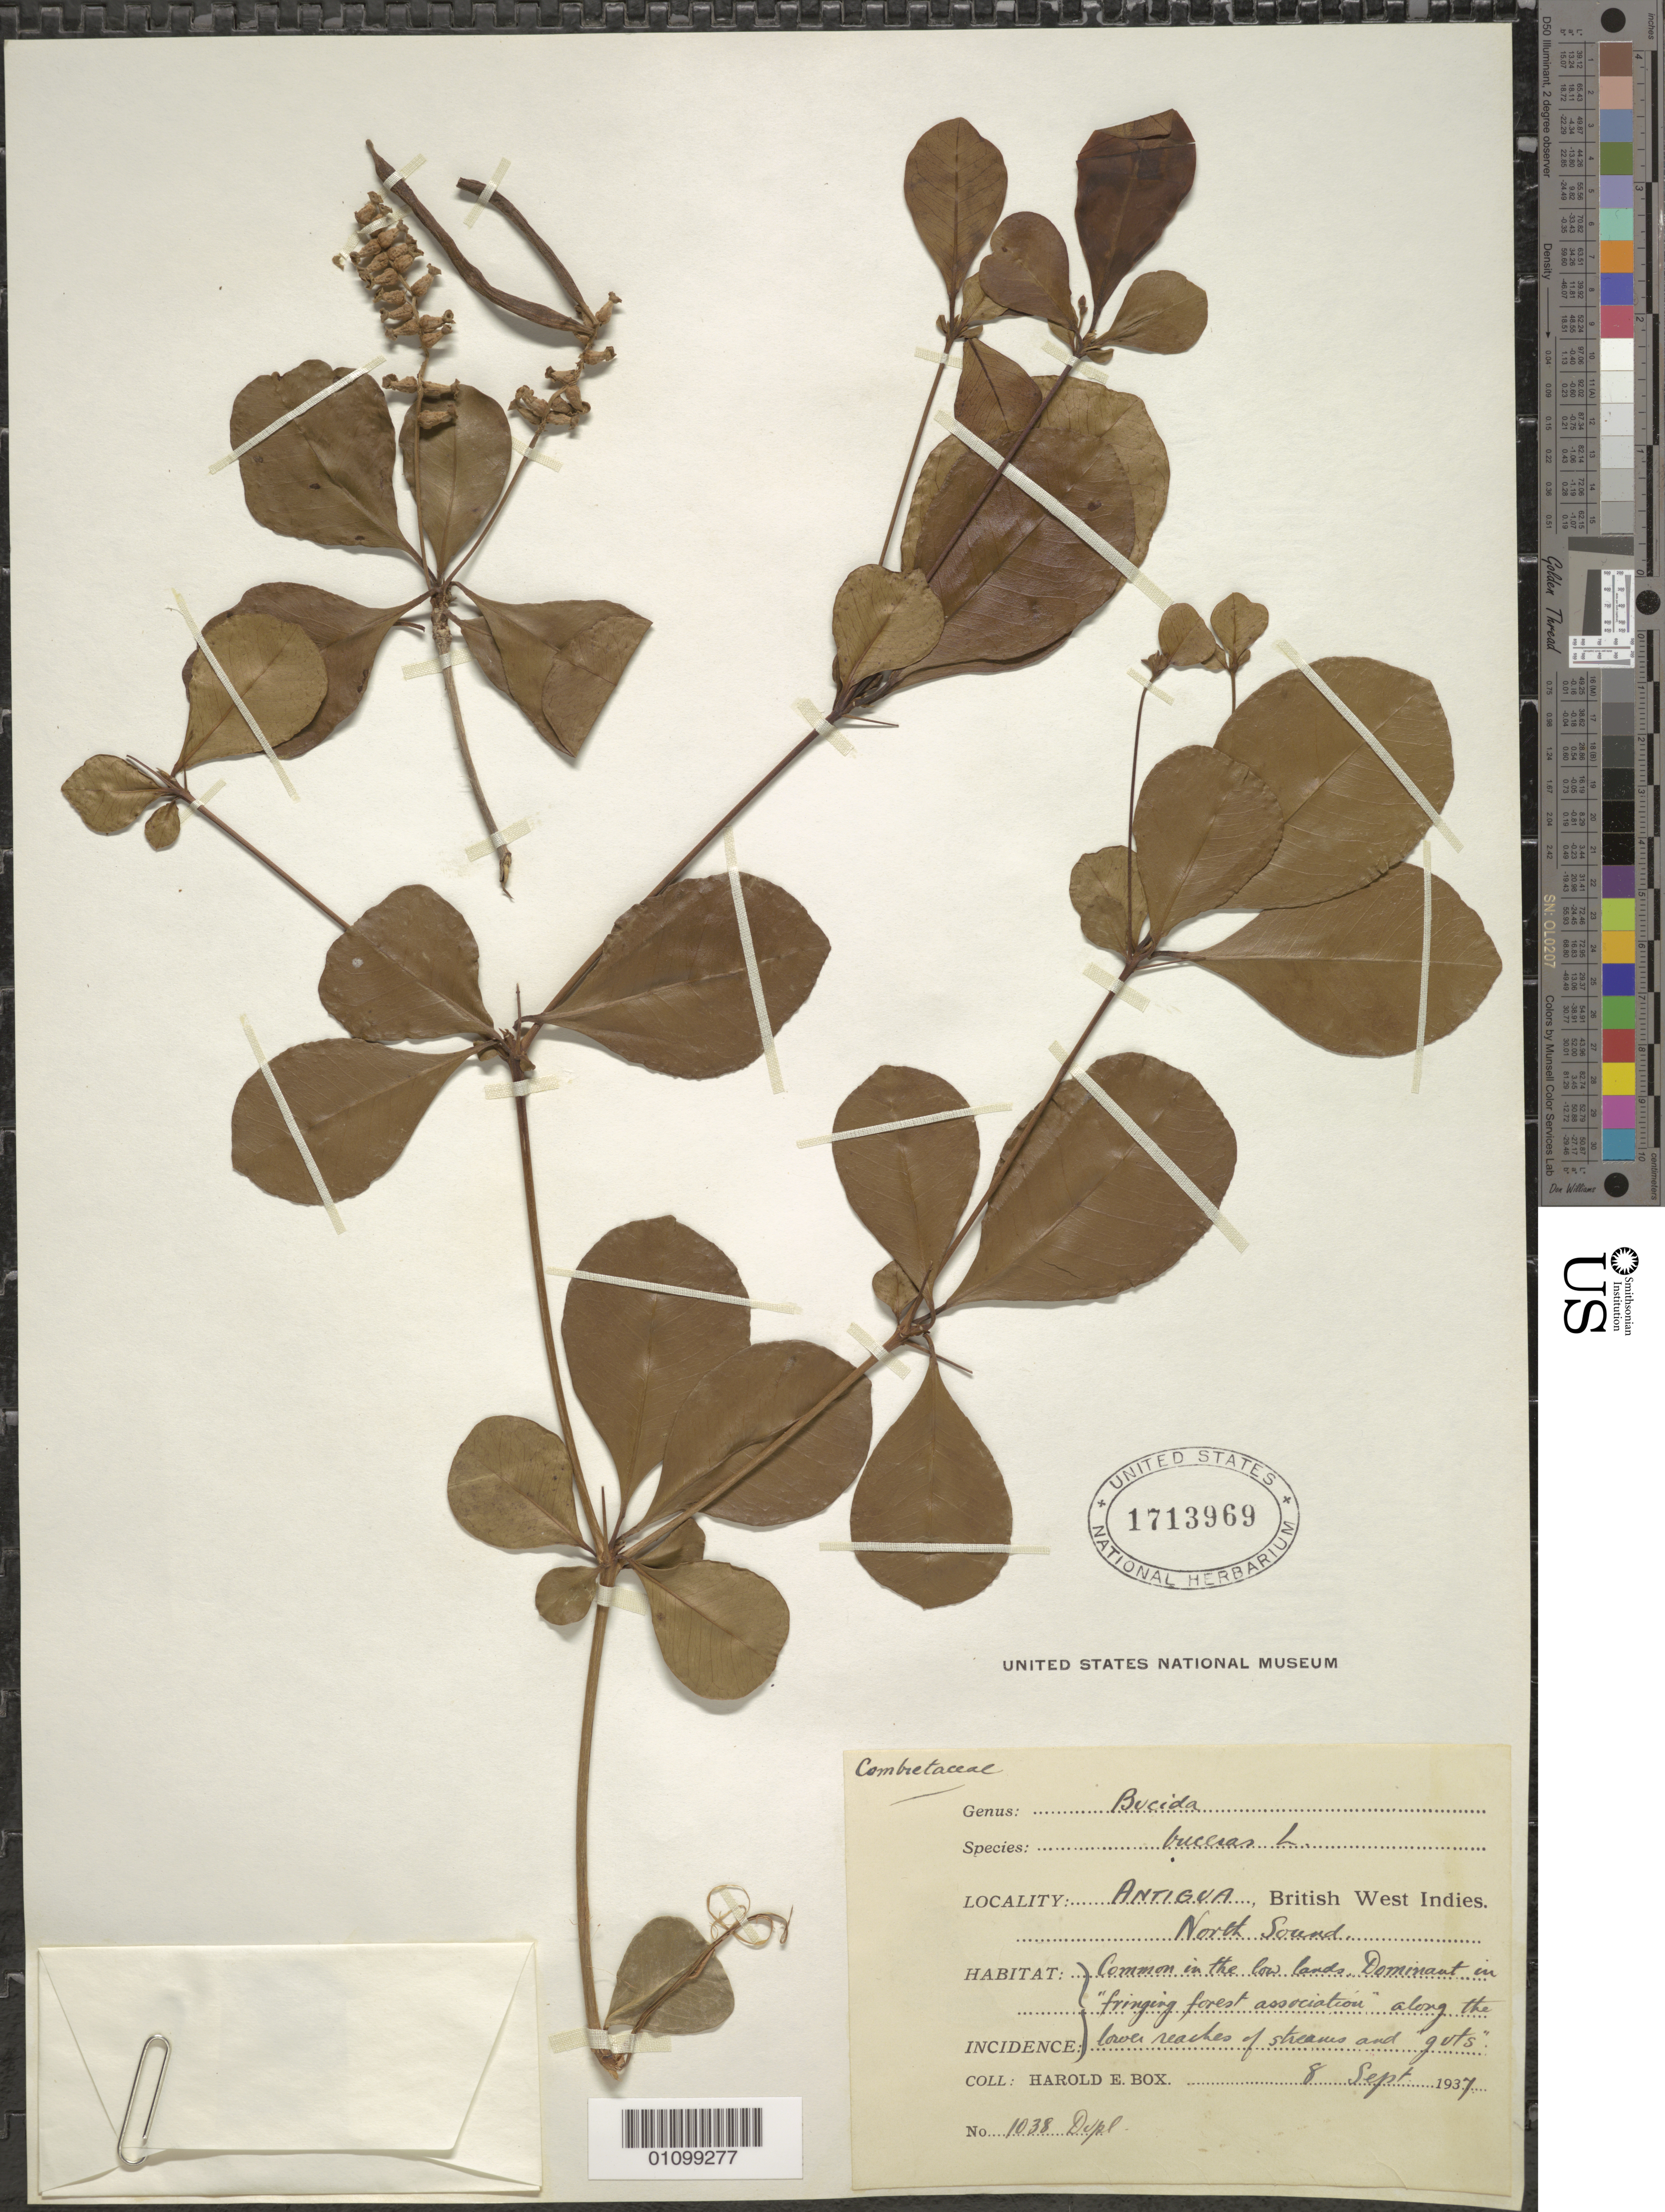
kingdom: Plantae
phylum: Tracheophyta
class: Magnoliopsida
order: Myrtales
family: Combretaceae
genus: Terminalia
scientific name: Terminalia buceras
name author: (L.) C. Wright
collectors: H. E. Box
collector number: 1038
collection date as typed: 08 Sep 1937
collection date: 1937-09-08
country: Antigua and Barbuda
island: Antigua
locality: North Sound.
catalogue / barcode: US 1713969